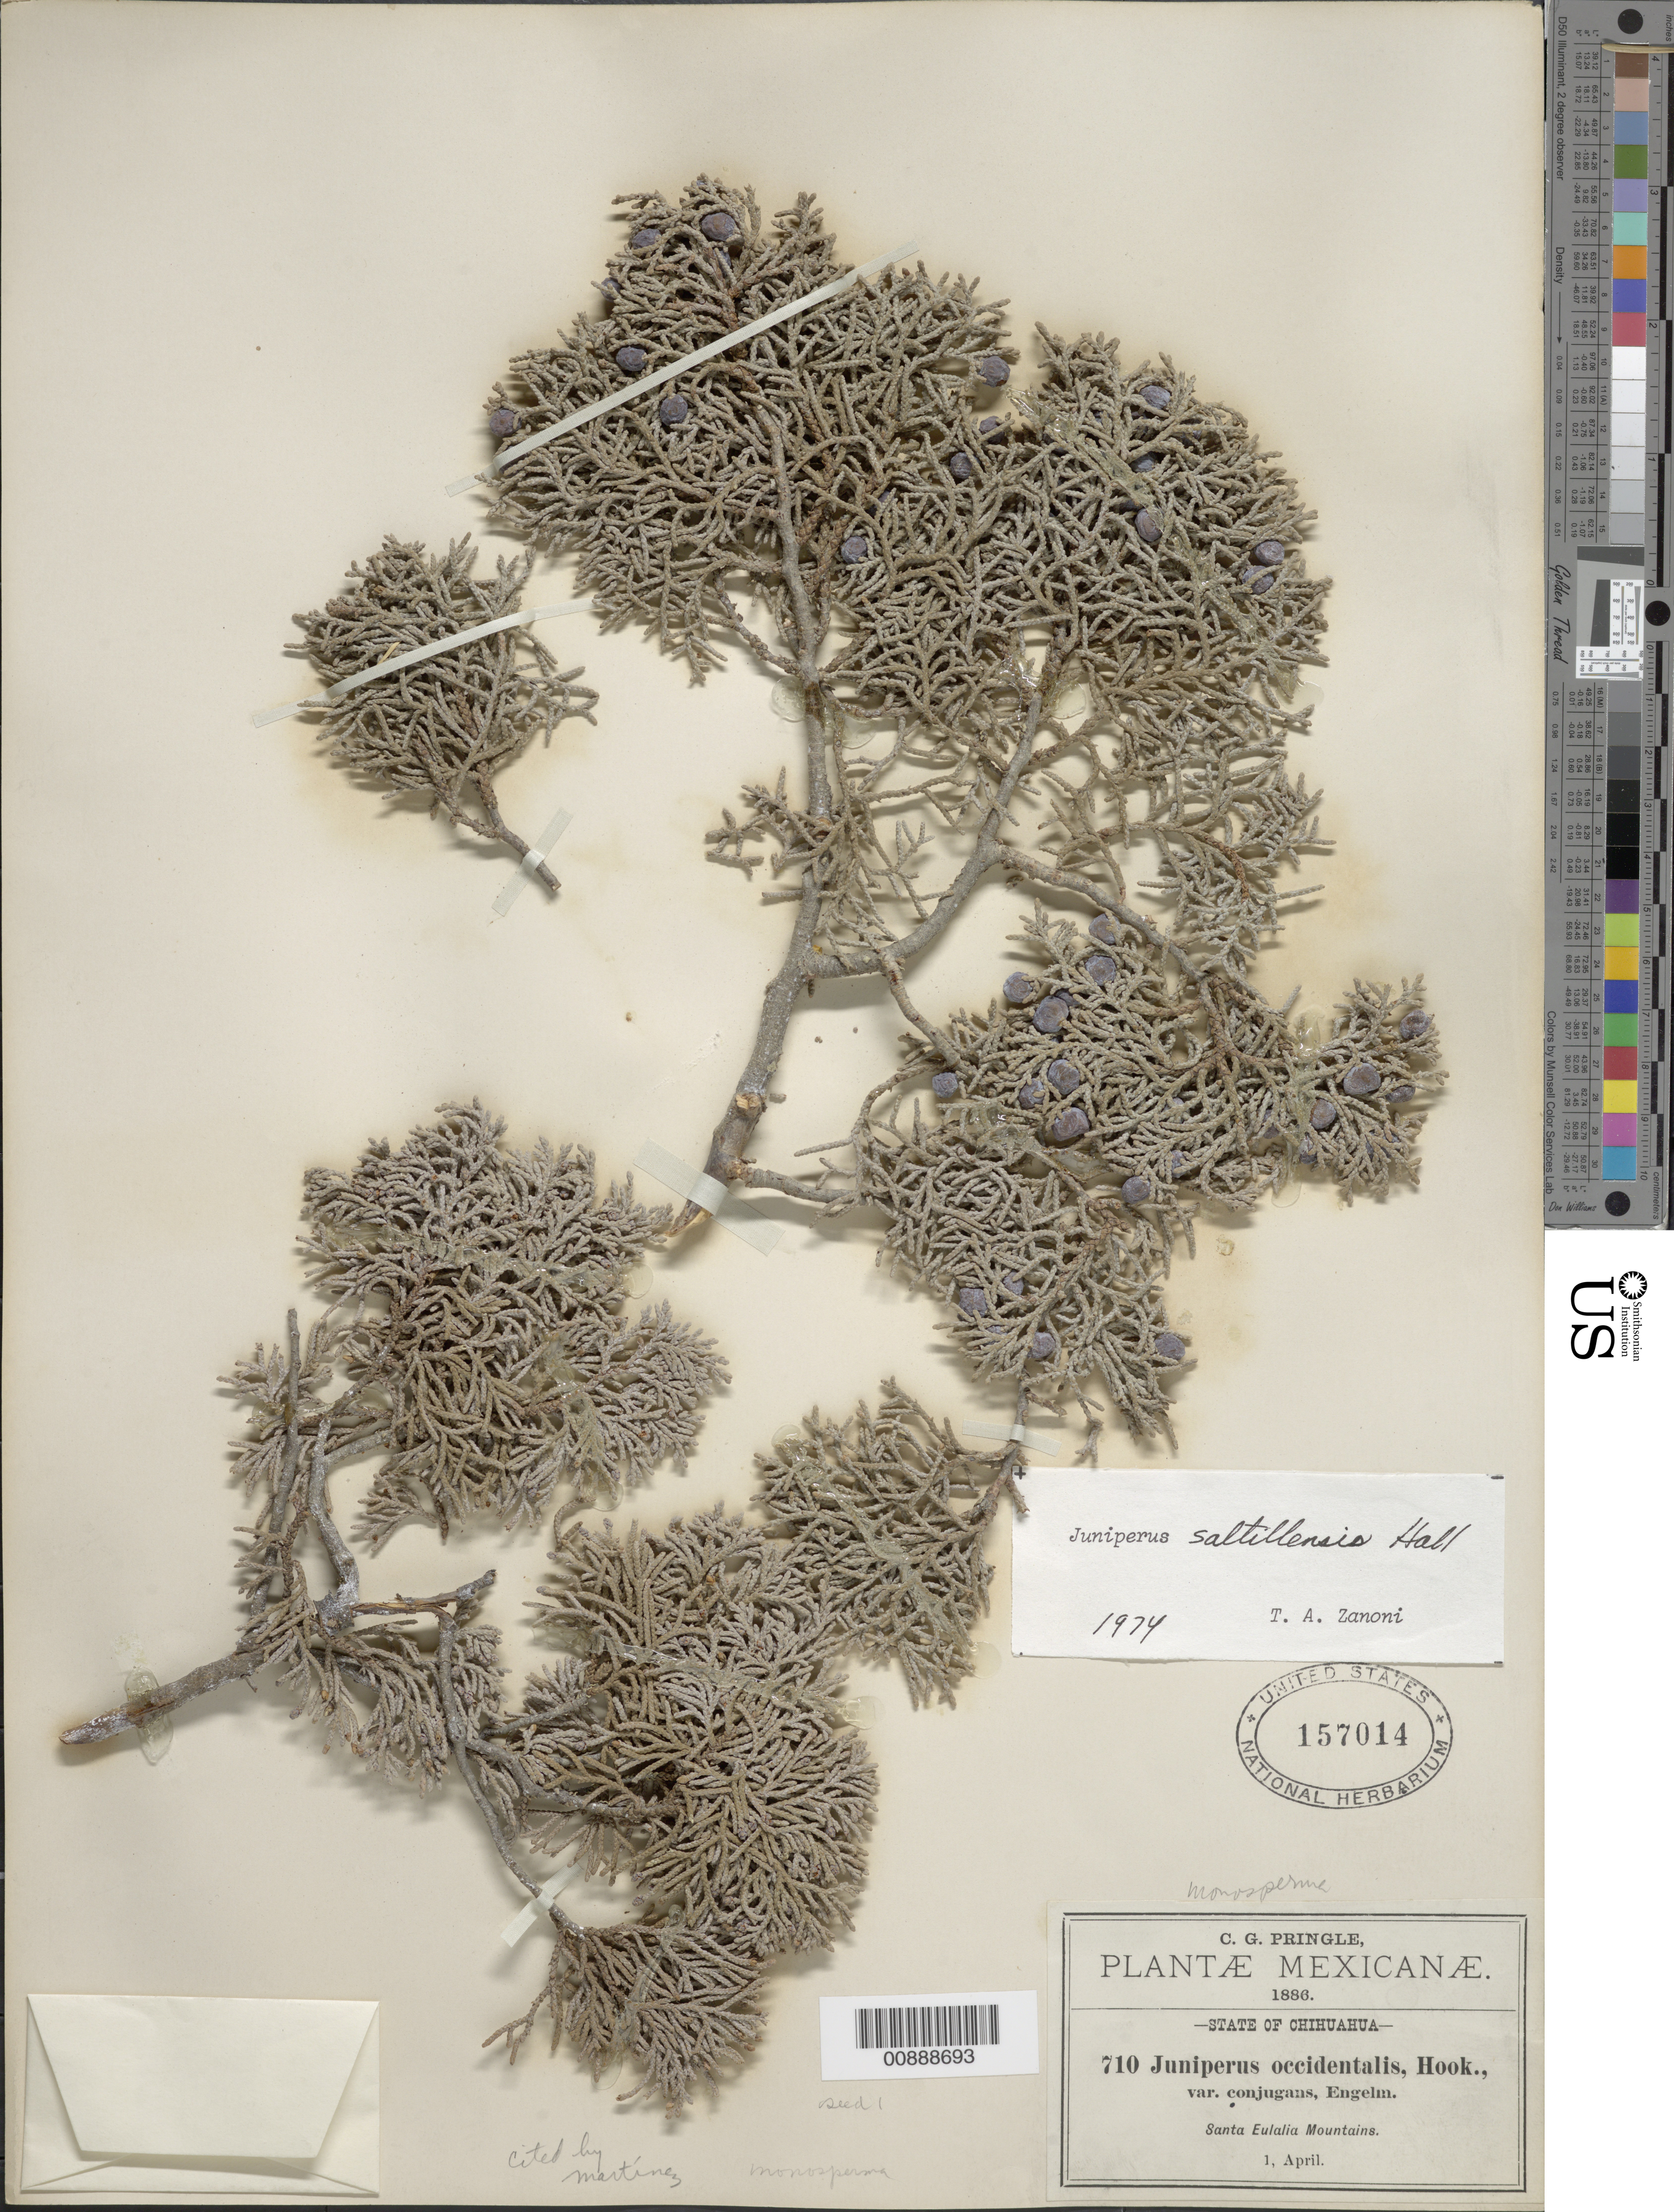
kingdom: Plantae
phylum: Tracheophyta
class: Pinopsida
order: Pinales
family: Cupressaceae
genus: Juniperus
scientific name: Juniperus saltillensis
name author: M.T. Hall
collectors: C. G. Pringle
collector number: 710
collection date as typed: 01 Apr 1886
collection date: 1886-04-01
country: Mexico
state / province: Chihuahua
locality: Santa Eulalia Mountains, Chihuahua.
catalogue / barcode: US 157014